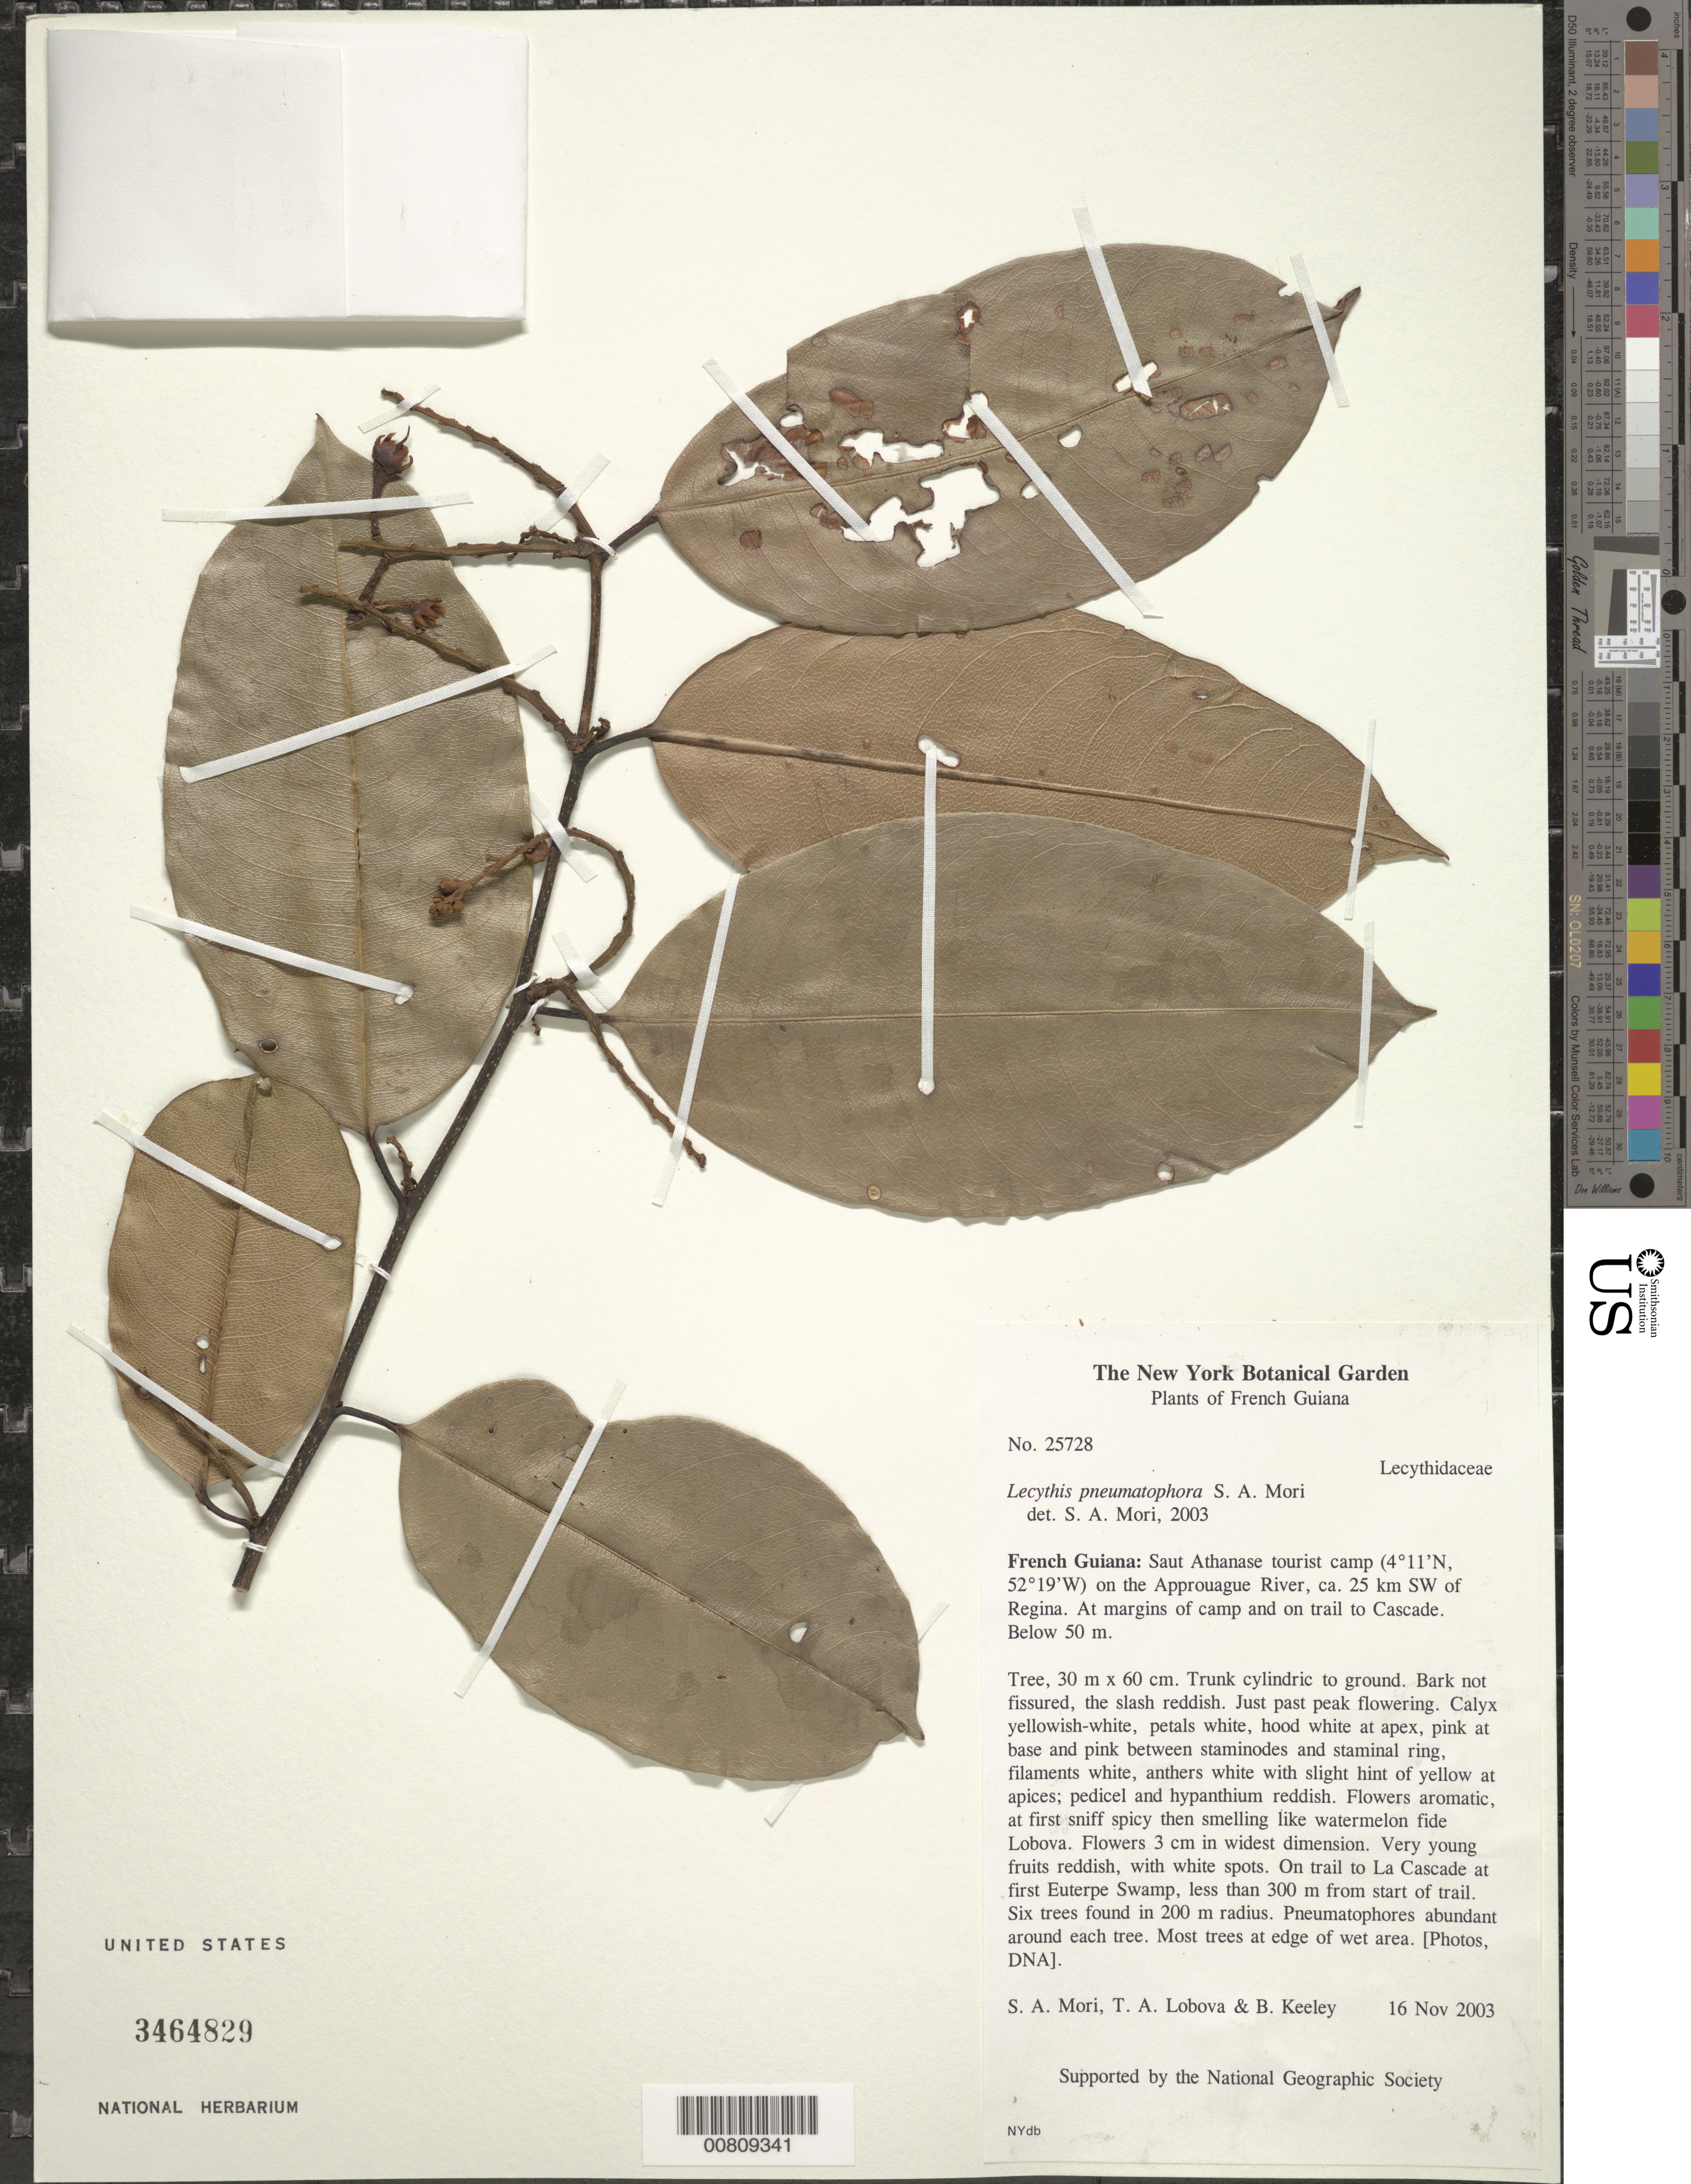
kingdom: Plantae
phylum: Tracheophyta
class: Magnoliopsida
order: Ericales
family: Lecythidaceae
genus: Lecythis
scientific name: Lecythis pneumatophora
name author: S.A. Mori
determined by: Mori, Scott A.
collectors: S. Mori, T. Lobova & B. W. Keeley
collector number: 25728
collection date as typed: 16-Nov-03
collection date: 2003-11-16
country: French Guiana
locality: Saut Athanase tourist camp, Approuage R., trail to La Cascade, ca. 25 km SW of Regina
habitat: On trail at first swamp; pneumatophores abundant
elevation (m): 50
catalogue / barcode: US 3464829